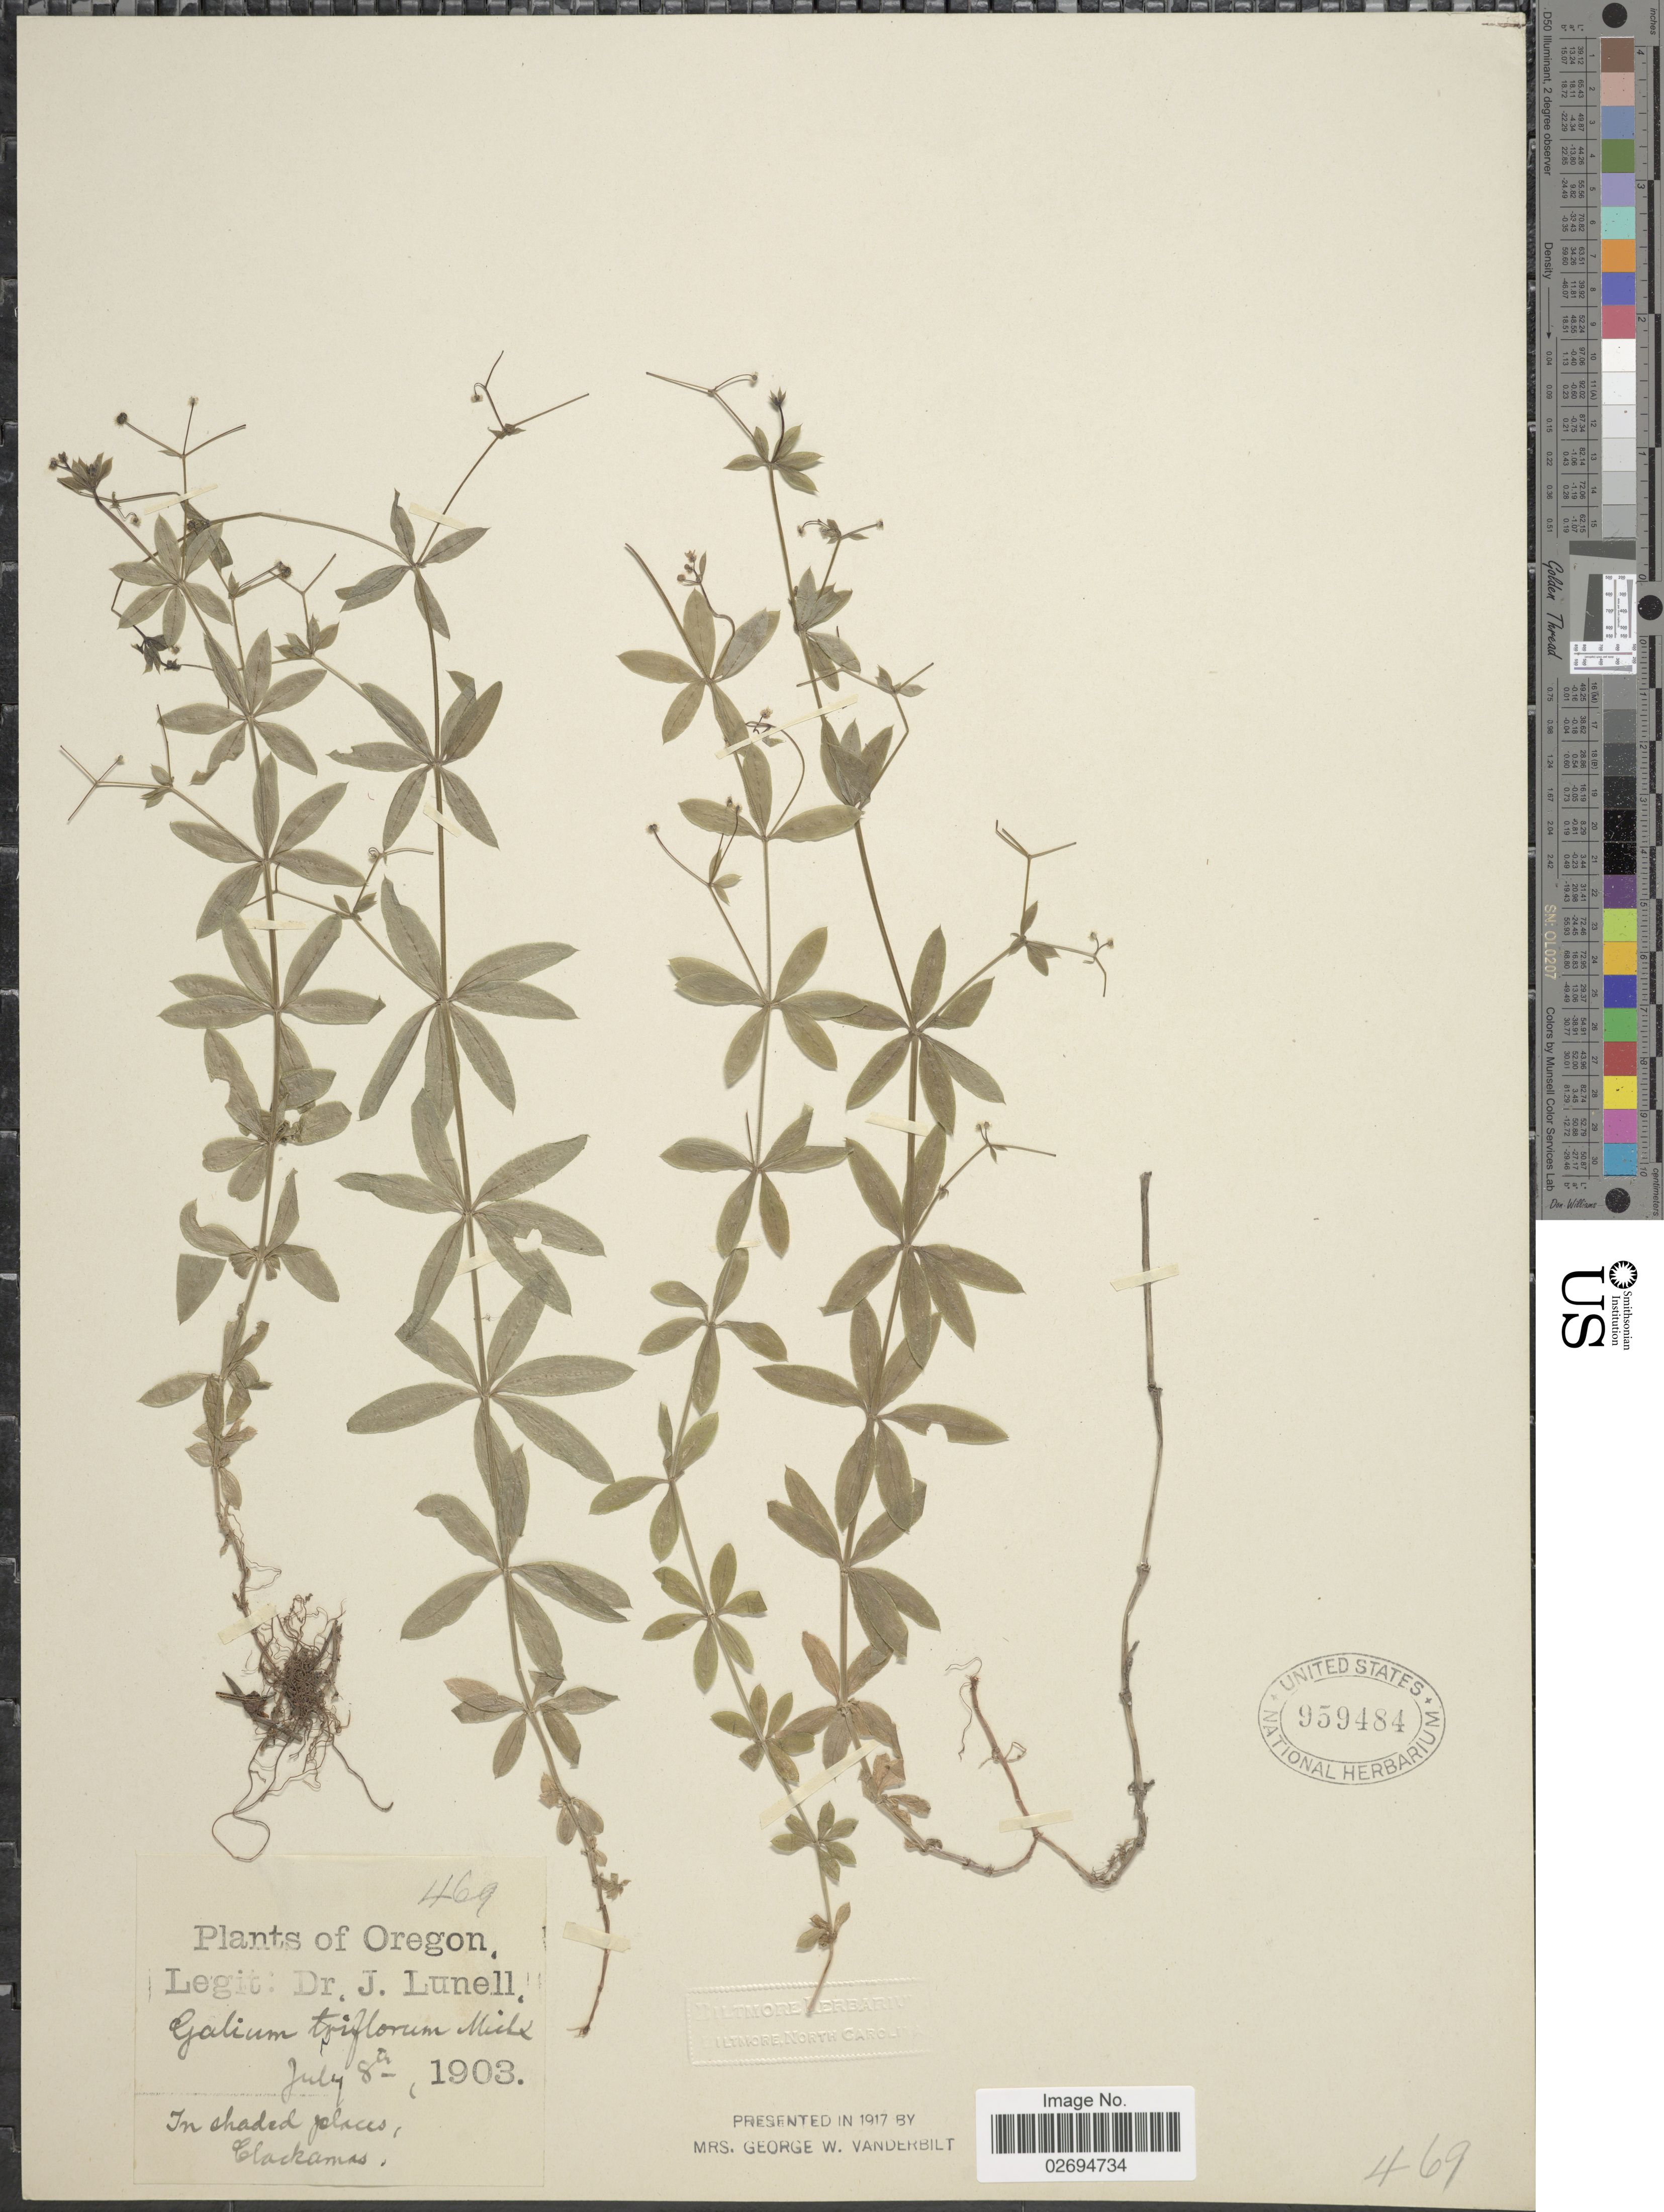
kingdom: Plantae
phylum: Tracheophyta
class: Magnoliopsida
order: Gentianales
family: Rubiaceae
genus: Galium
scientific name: Galium triflorum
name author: Michx.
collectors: J. Lunell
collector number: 469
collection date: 1903-07-08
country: United States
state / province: Oregon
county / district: Clackamas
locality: In shaded places, Clackamas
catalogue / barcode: US 959484